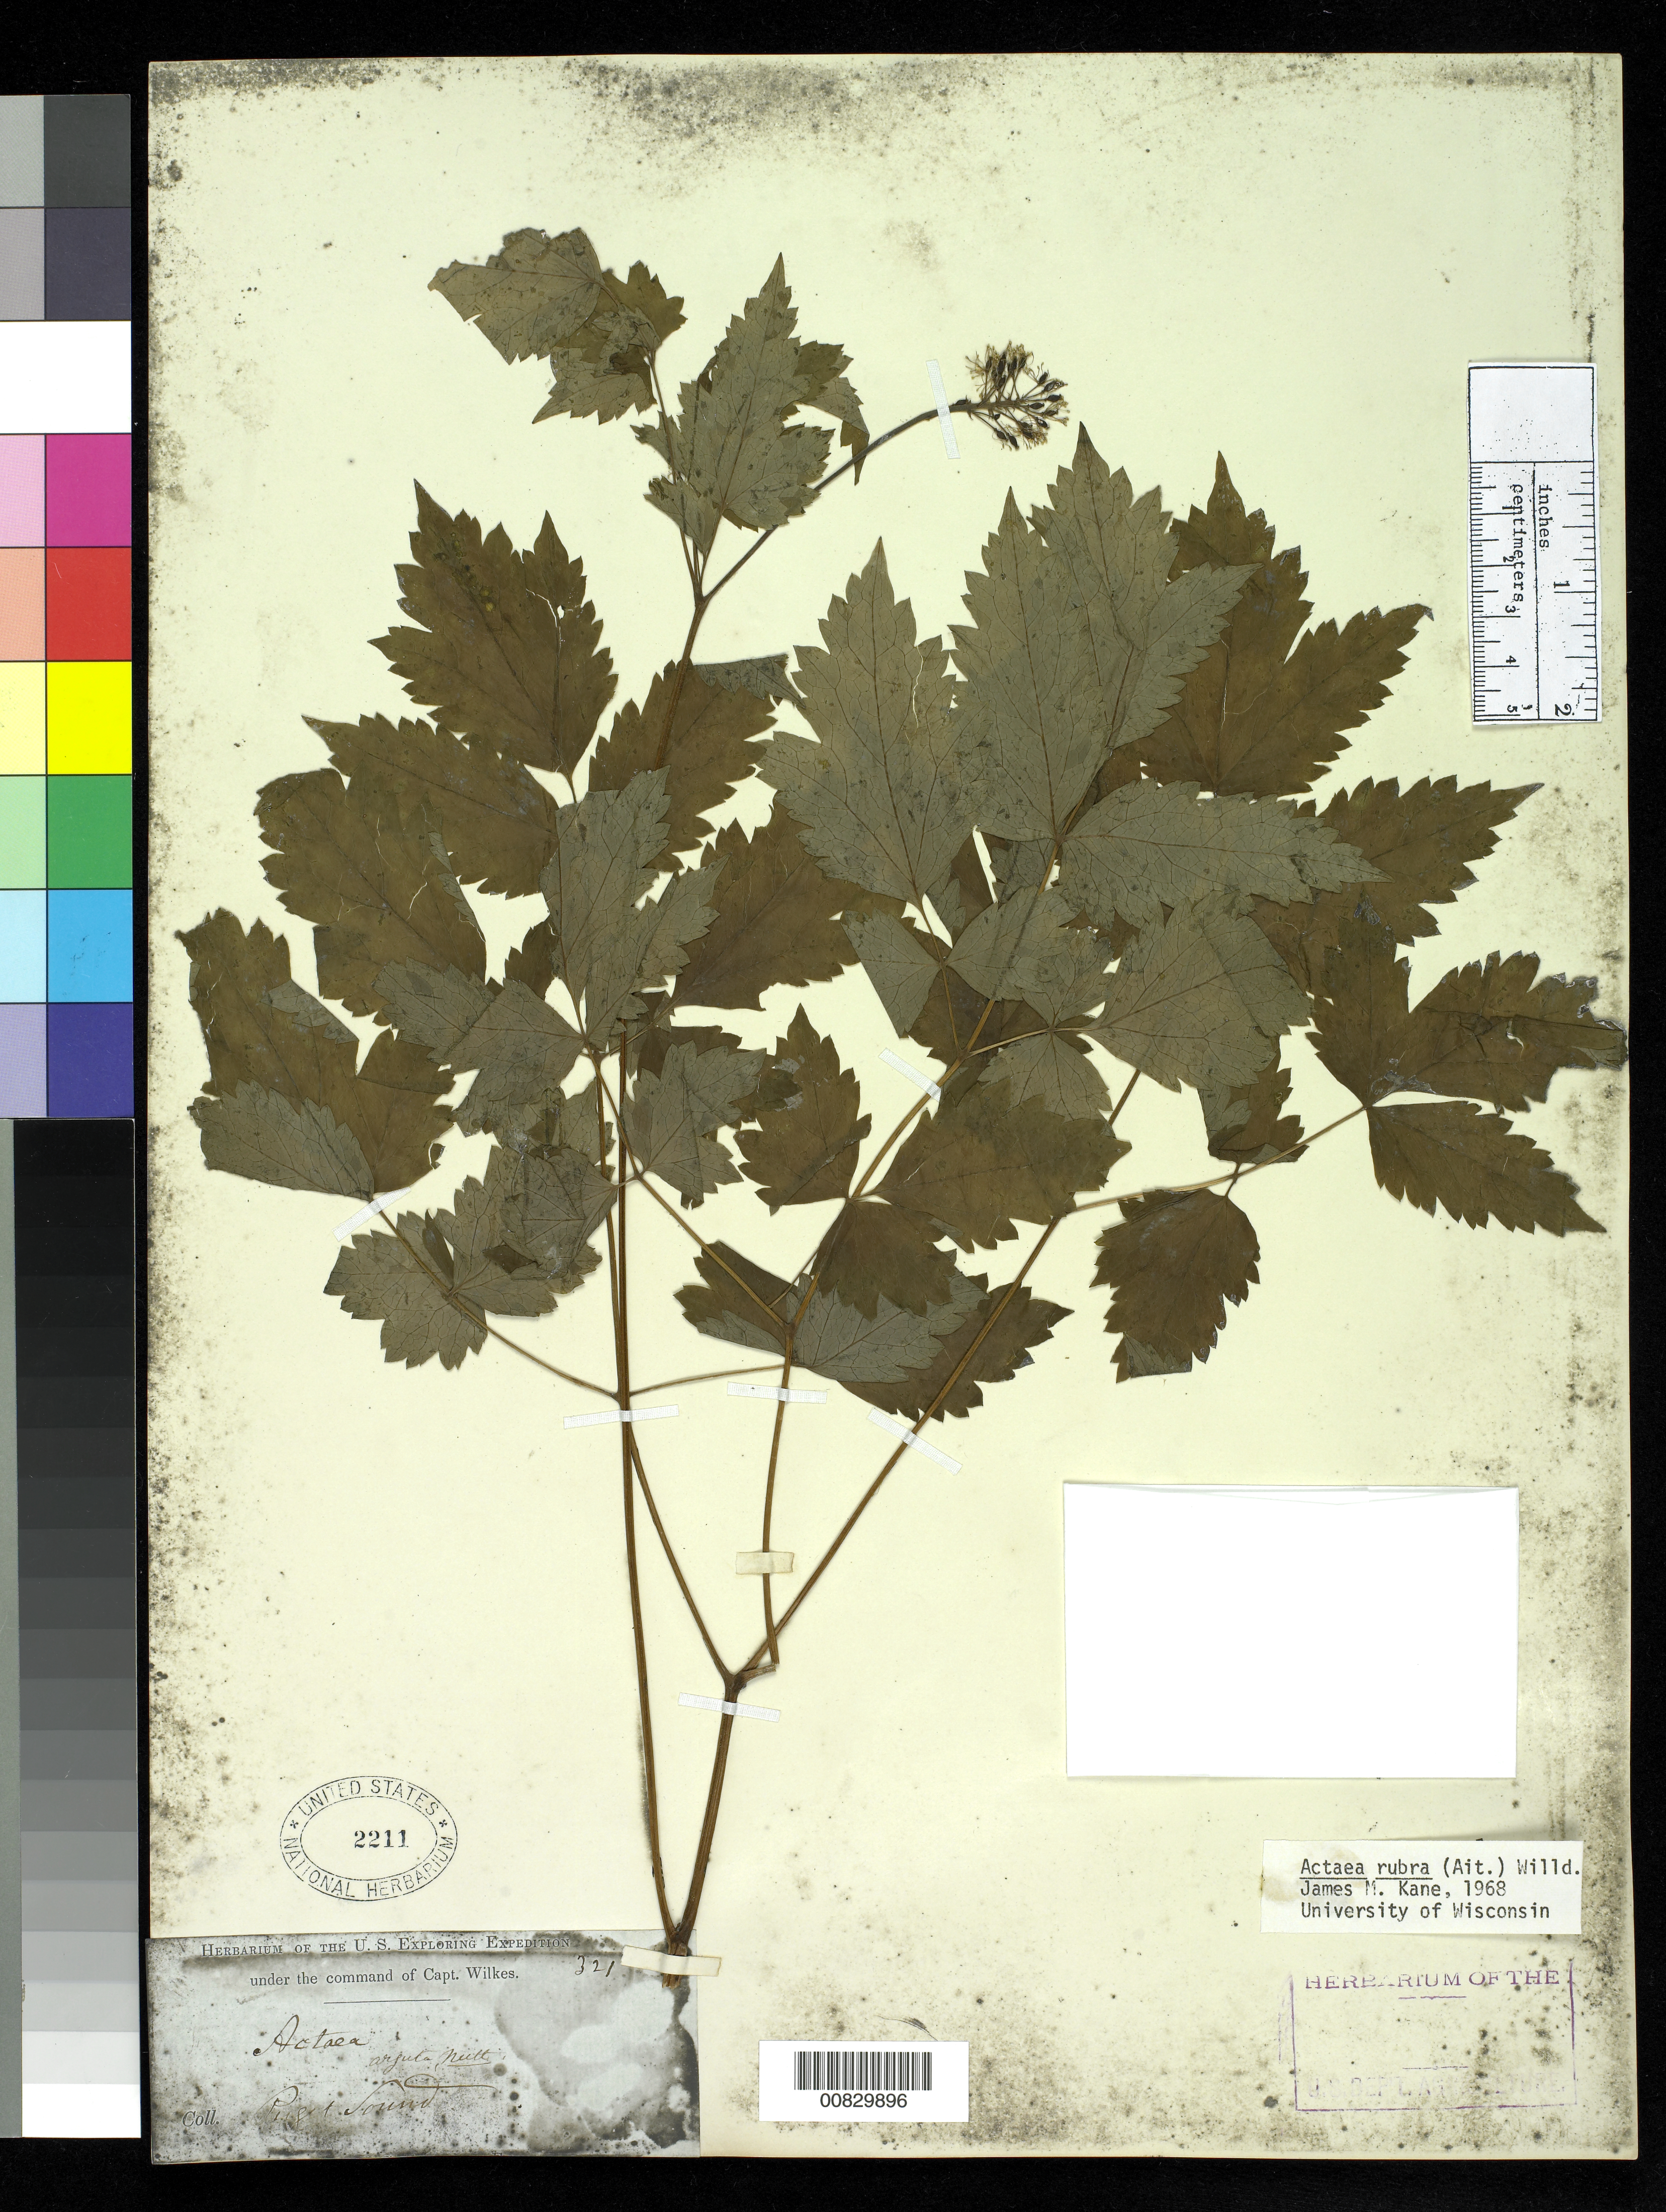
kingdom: Plantae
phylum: Tracheophyta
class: Magnoliopsida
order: Ranunculales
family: Ranunculaceae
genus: Actaea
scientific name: Actaea rubra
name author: (Aiton) Willd.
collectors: Wilkes Explor. Exped.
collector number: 321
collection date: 1838/1842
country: United States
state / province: Washington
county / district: King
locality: Puget Sound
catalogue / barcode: US 2211